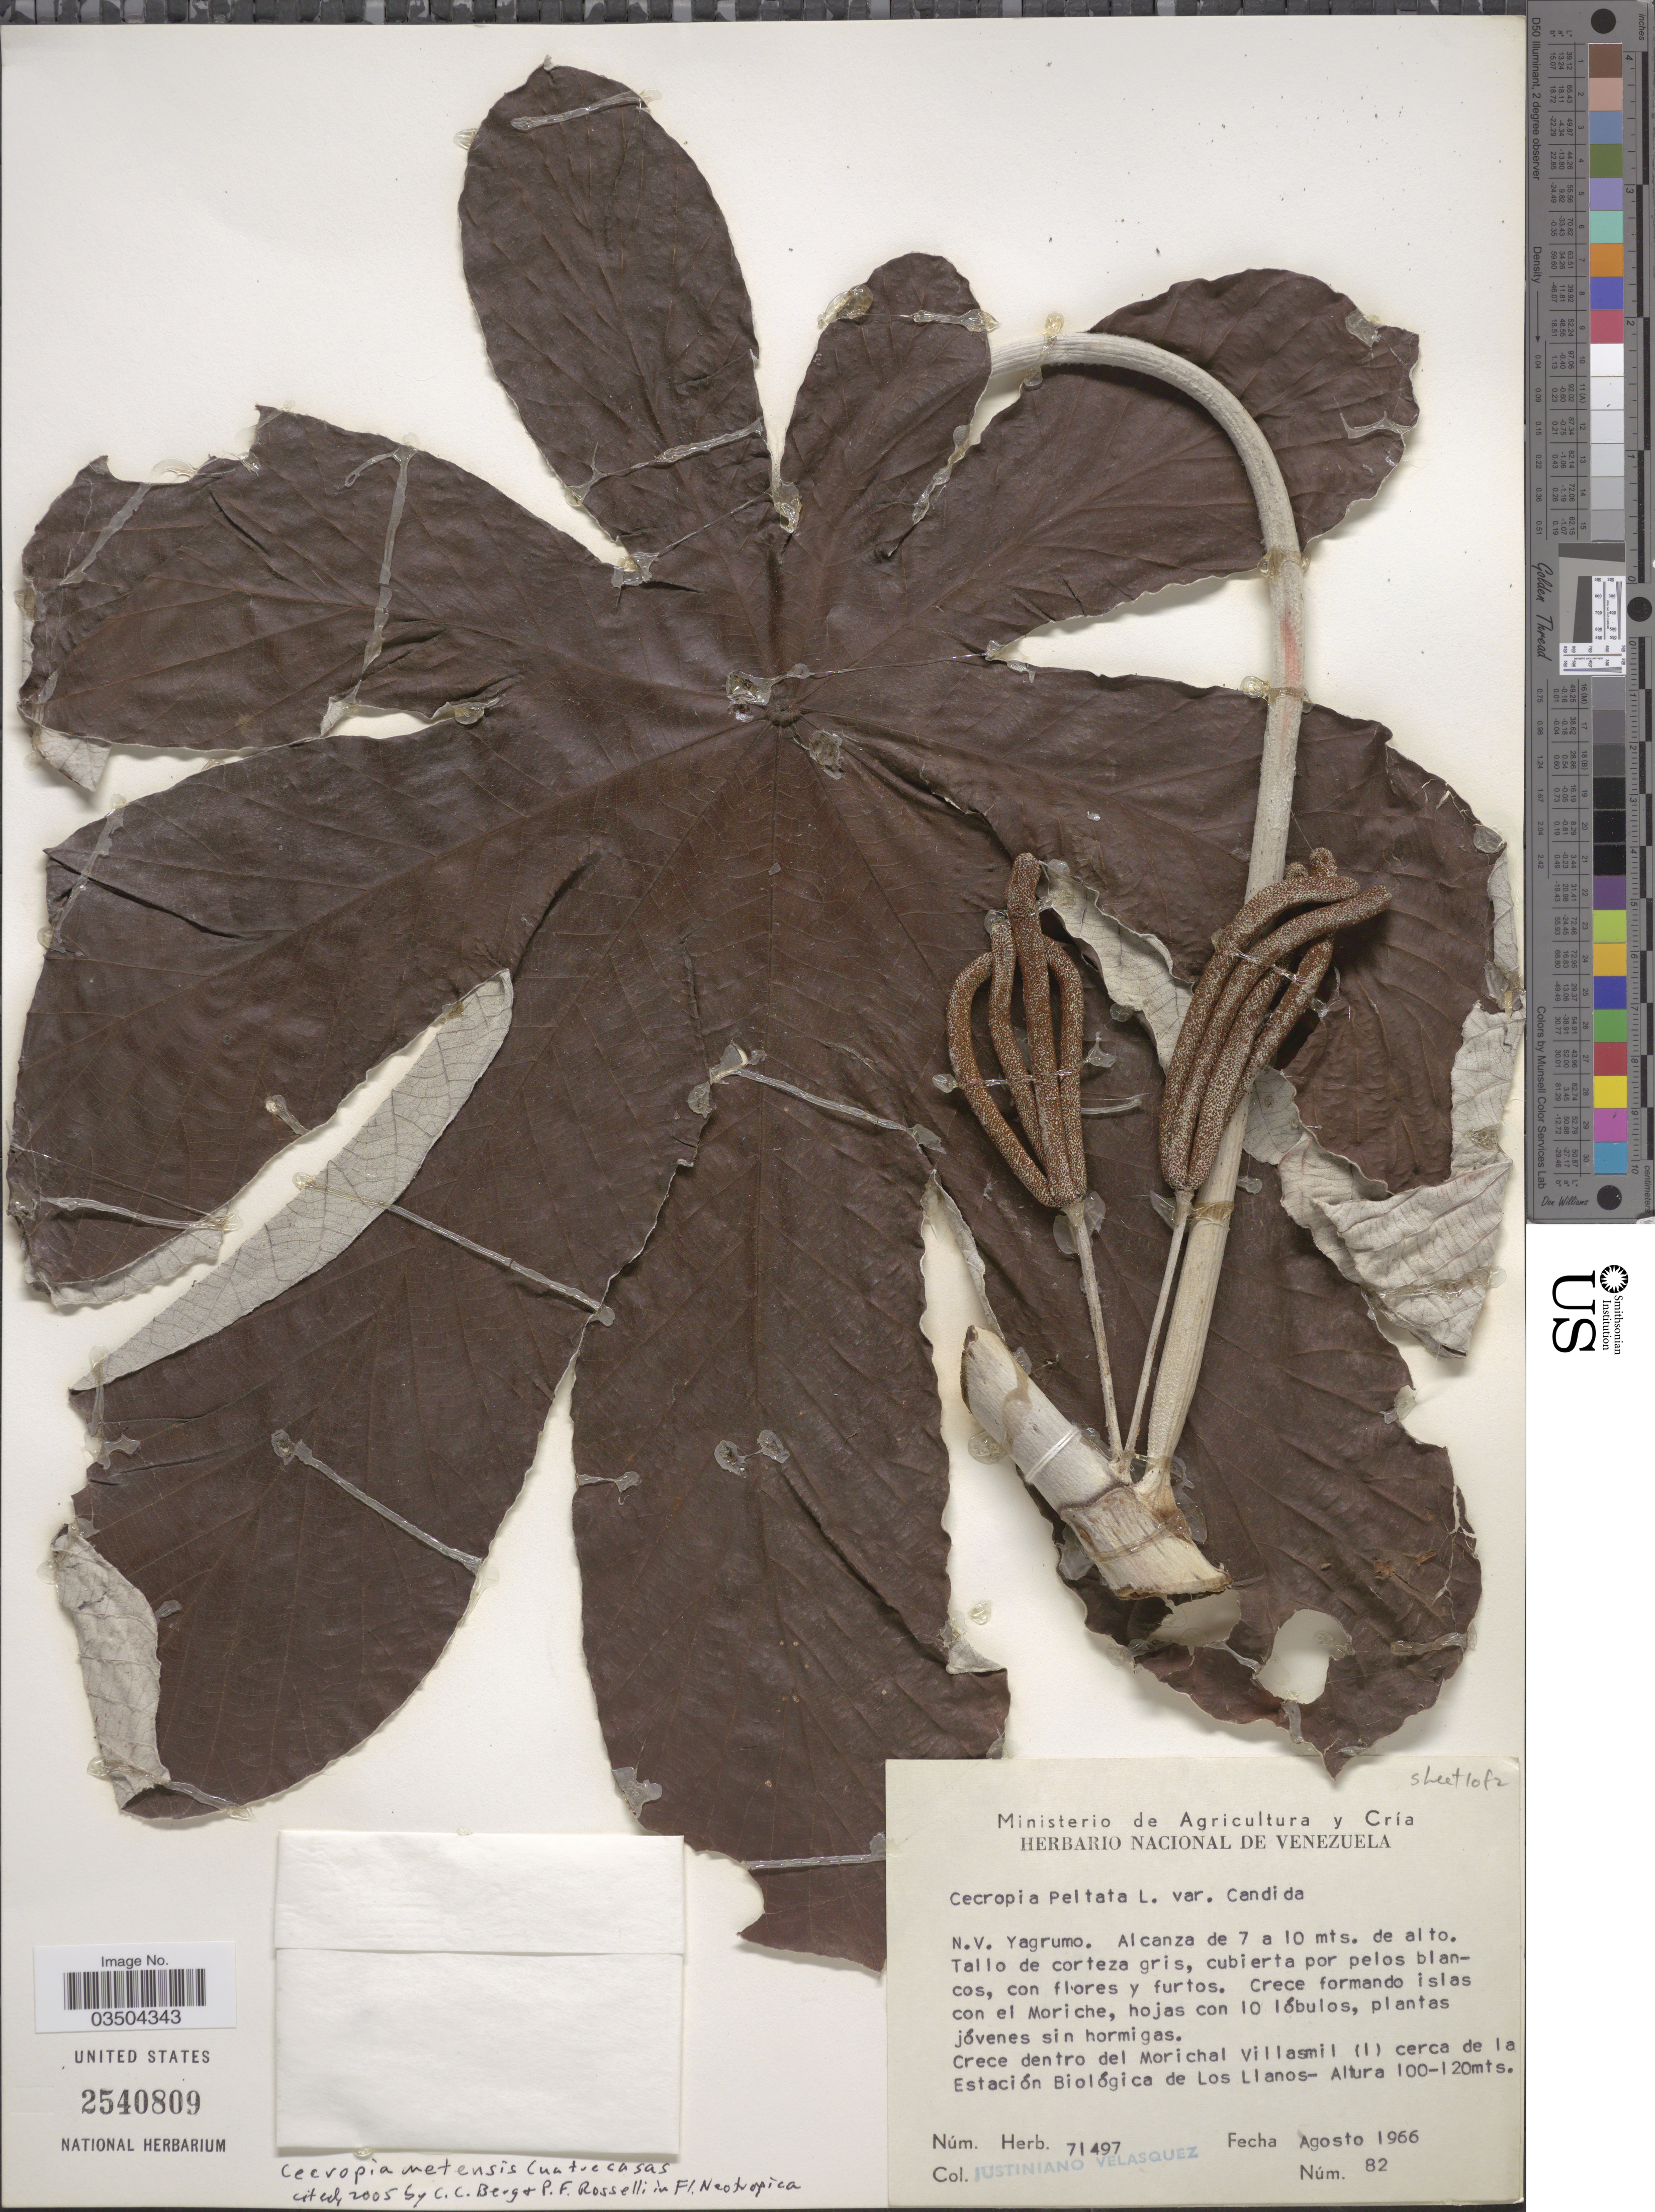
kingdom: Plantae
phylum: Tracheophyta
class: Magnoliopsida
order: Rosales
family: Urticaceae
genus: Cecropia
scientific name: Cecropia metensis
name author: Cuatrec.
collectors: J. Velasquez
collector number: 82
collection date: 1966-08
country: Venezuela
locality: Crece dentro del Morichal Villasmil (1) cerca de la Estación Biológica de Los Llanos.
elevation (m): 100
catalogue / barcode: US 2540809